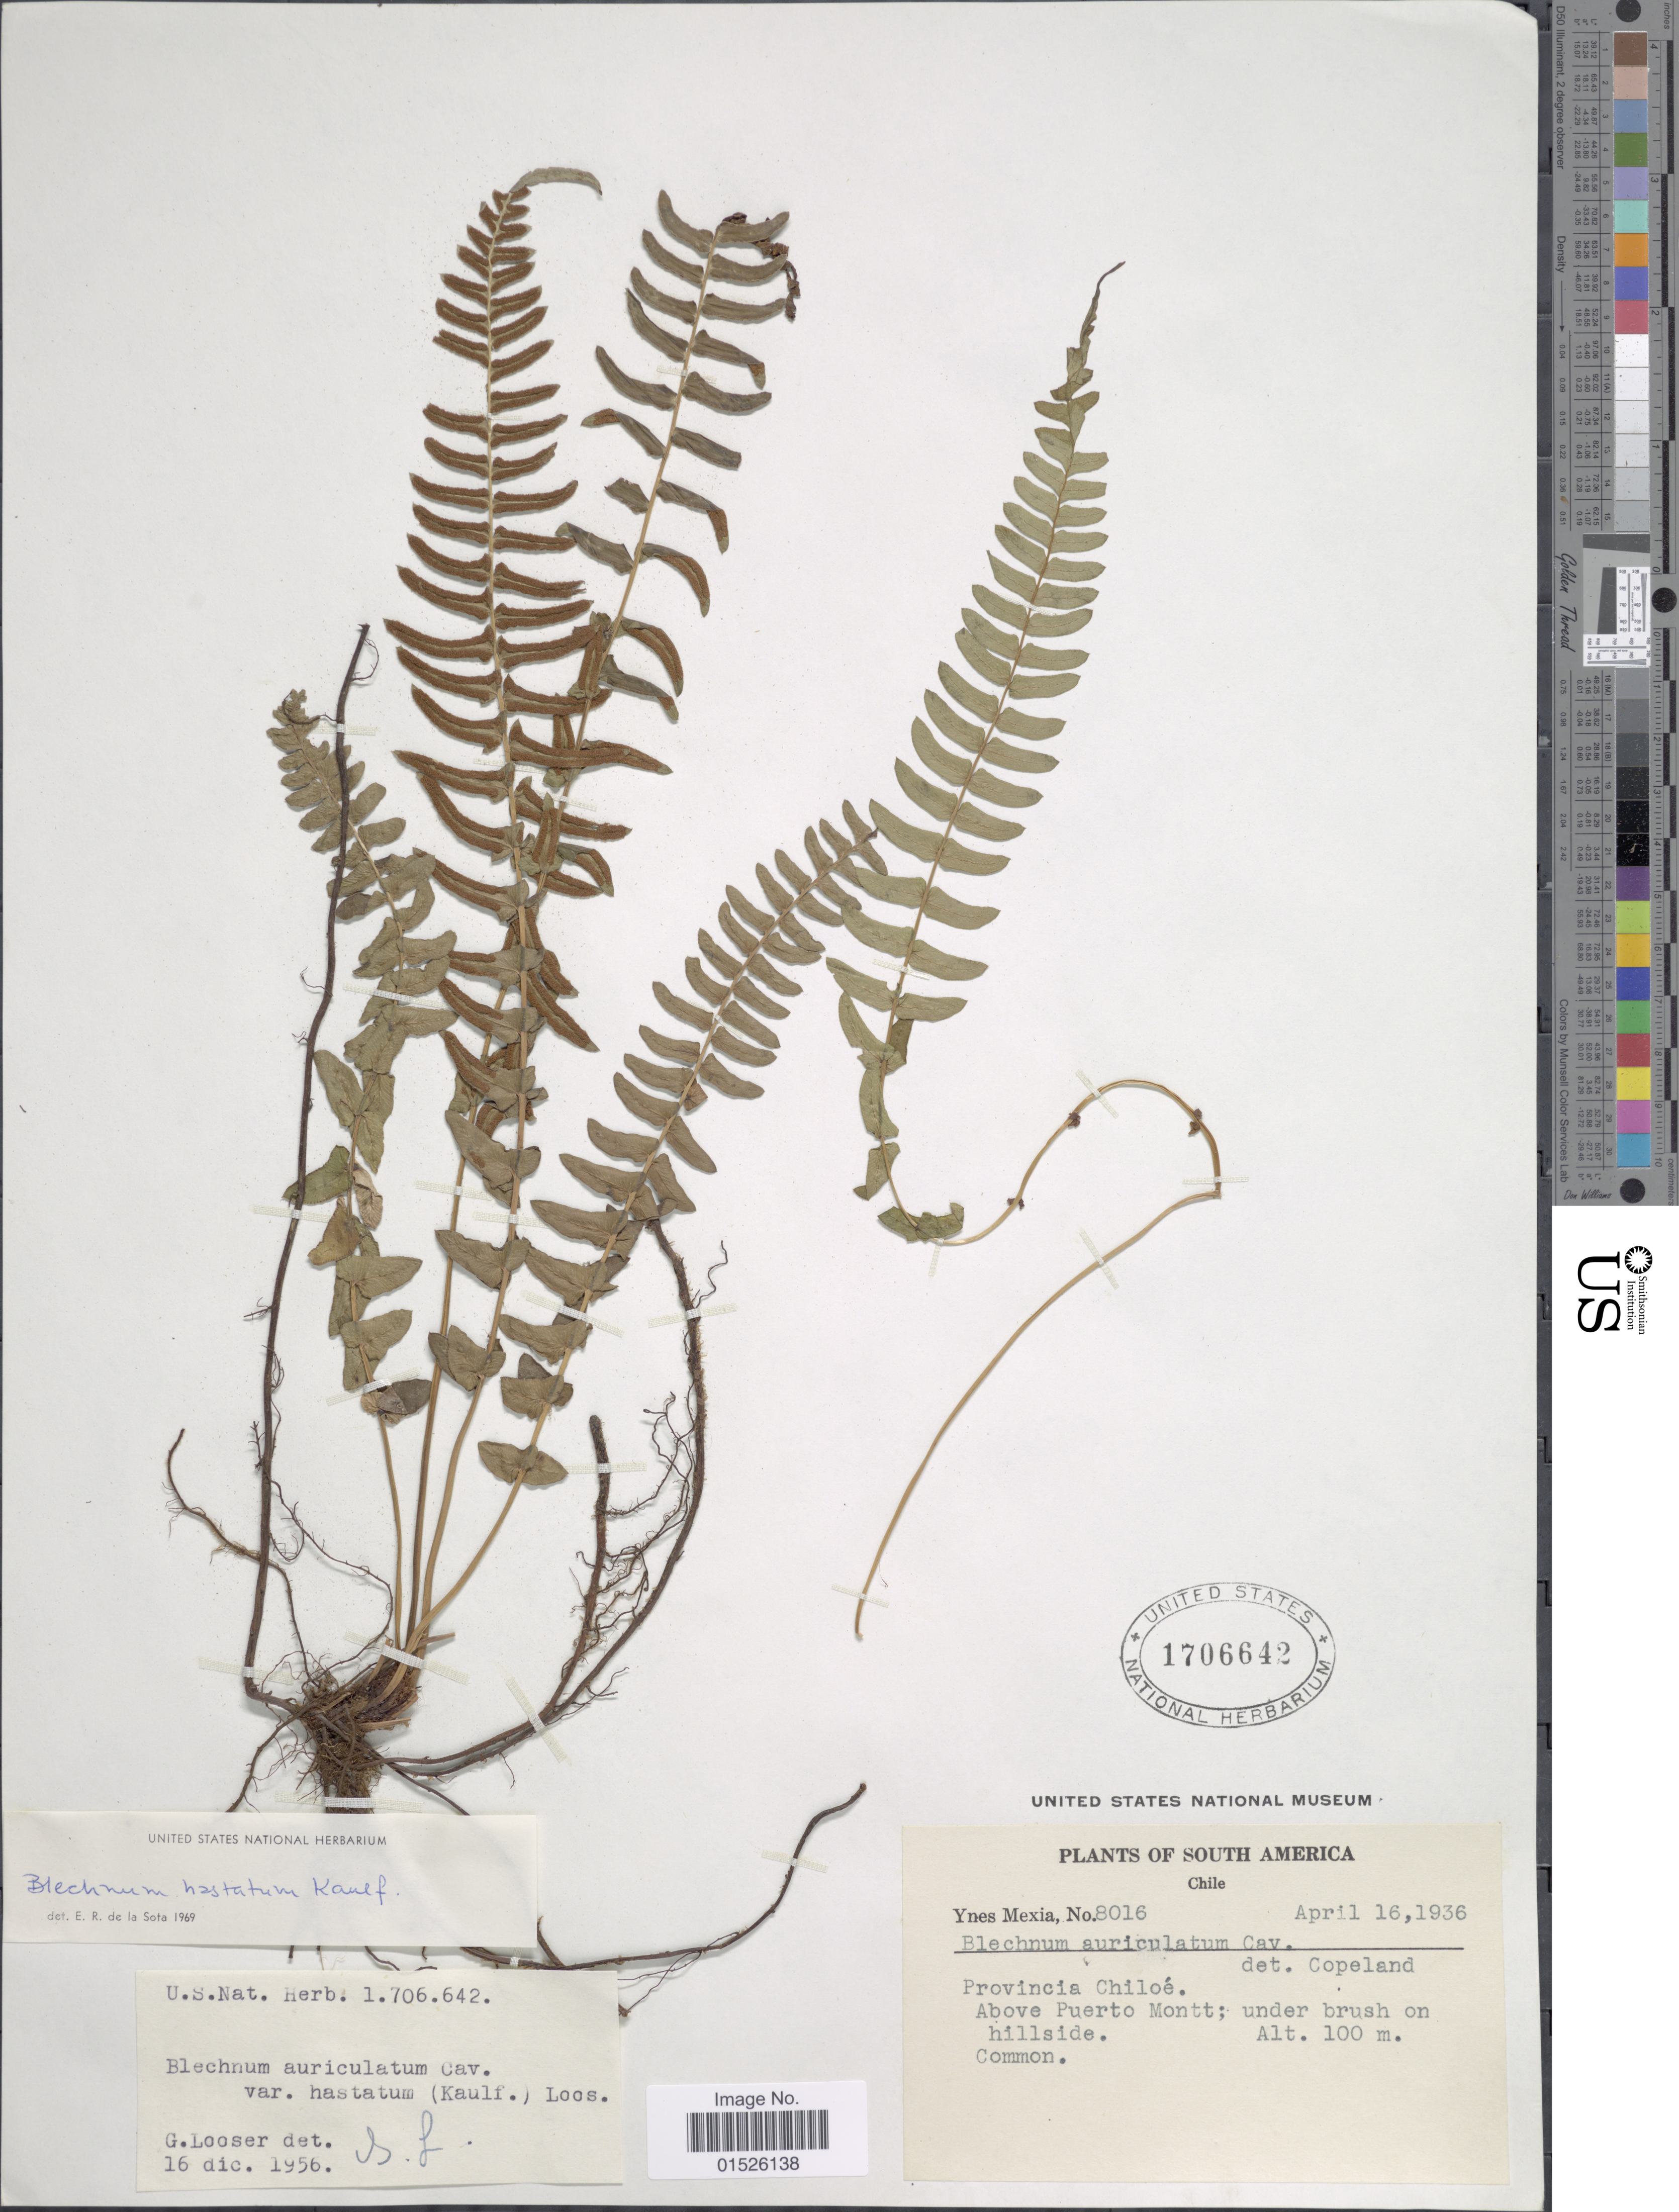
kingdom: Plantae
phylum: Tracheophyta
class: Polypodiopsida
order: Polypodiales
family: Blechnaceae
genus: Blechnum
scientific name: Blechnum hastatum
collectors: Y. Mexia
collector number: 8016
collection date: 1936-04-16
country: Chile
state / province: Arica y Parinacota (XV)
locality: South America, Chile, Provincia Chiloe. Above Puerto Montt; under brush on hillside.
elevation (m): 100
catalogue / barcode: US 1706642